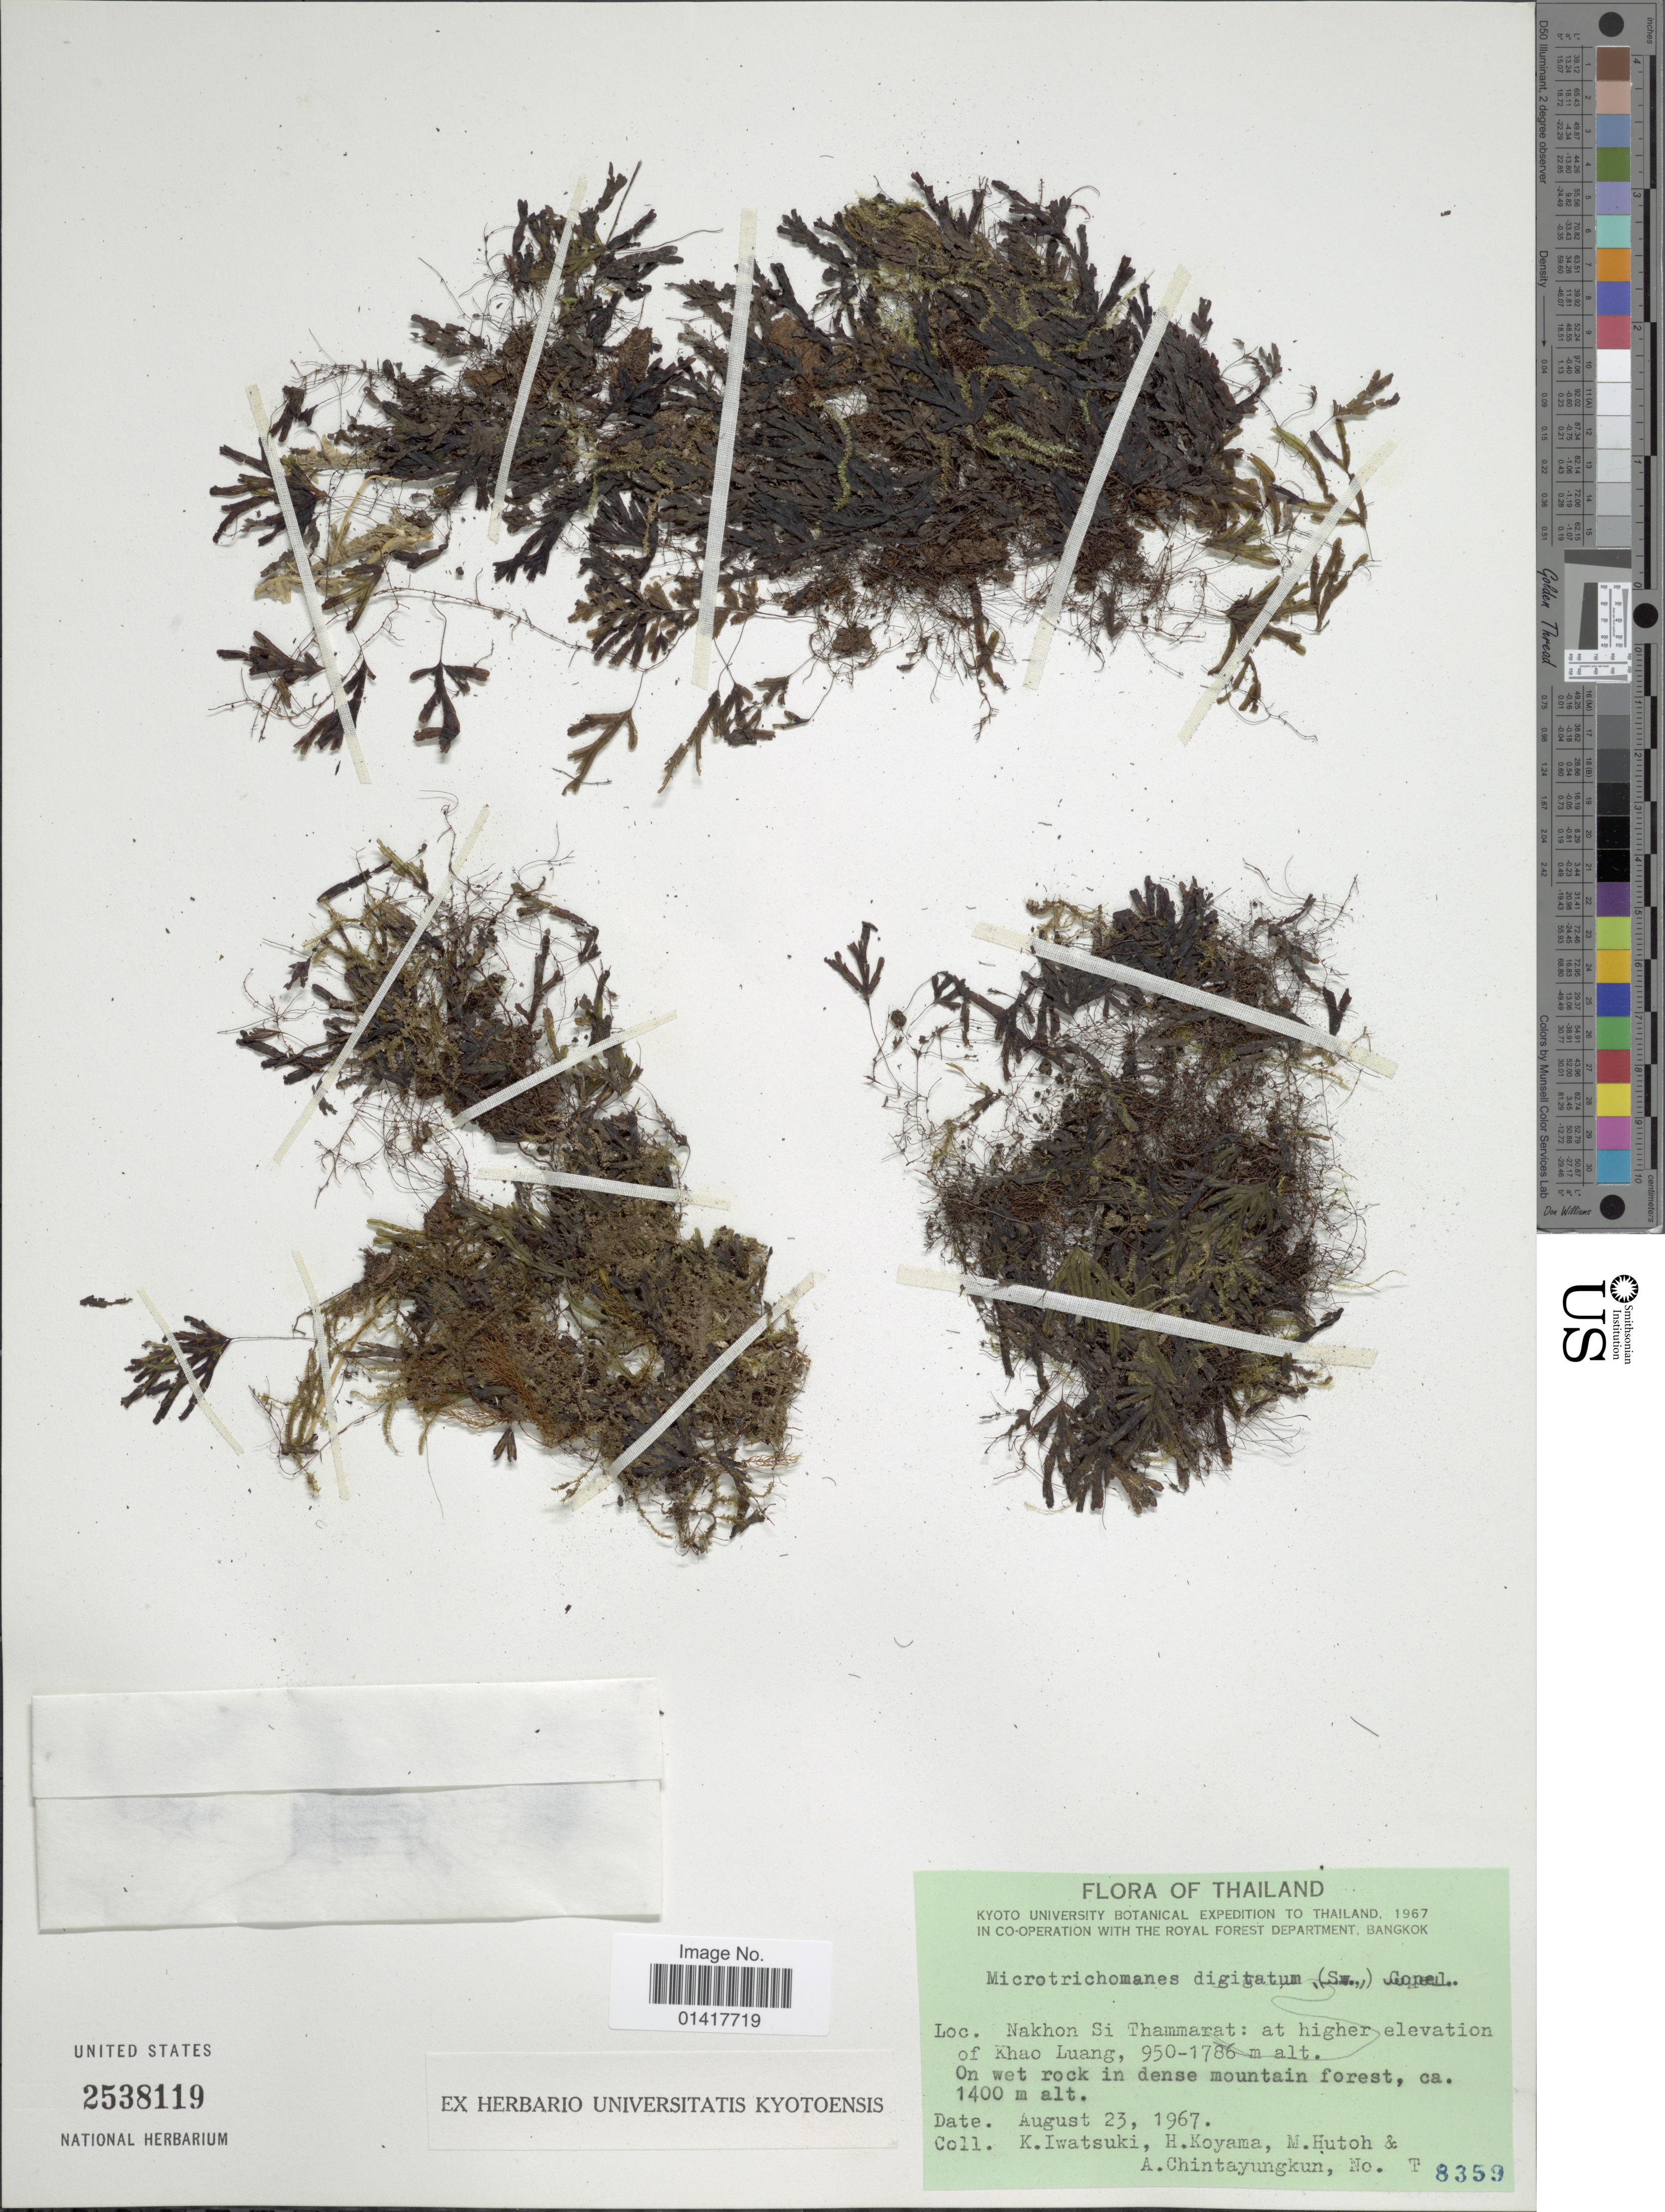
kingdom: Plantae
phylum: Tracheophyta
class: Polypodiopsida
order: Hymenophyllales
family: Hymenophyllaceae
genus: Hymenophyllum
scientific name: Hymenophyllum digitatum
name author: (Sw.) Fosberg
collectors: K. Iwatsuki, H. Koyama, M. Hutoh & A. Chintayungkun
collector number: T 8359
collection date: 1967-08-23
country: Thailand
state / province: Nakhon Si Thammarat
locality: At higher elevation of Khao Luang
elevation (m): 950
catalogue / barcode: US 2538119